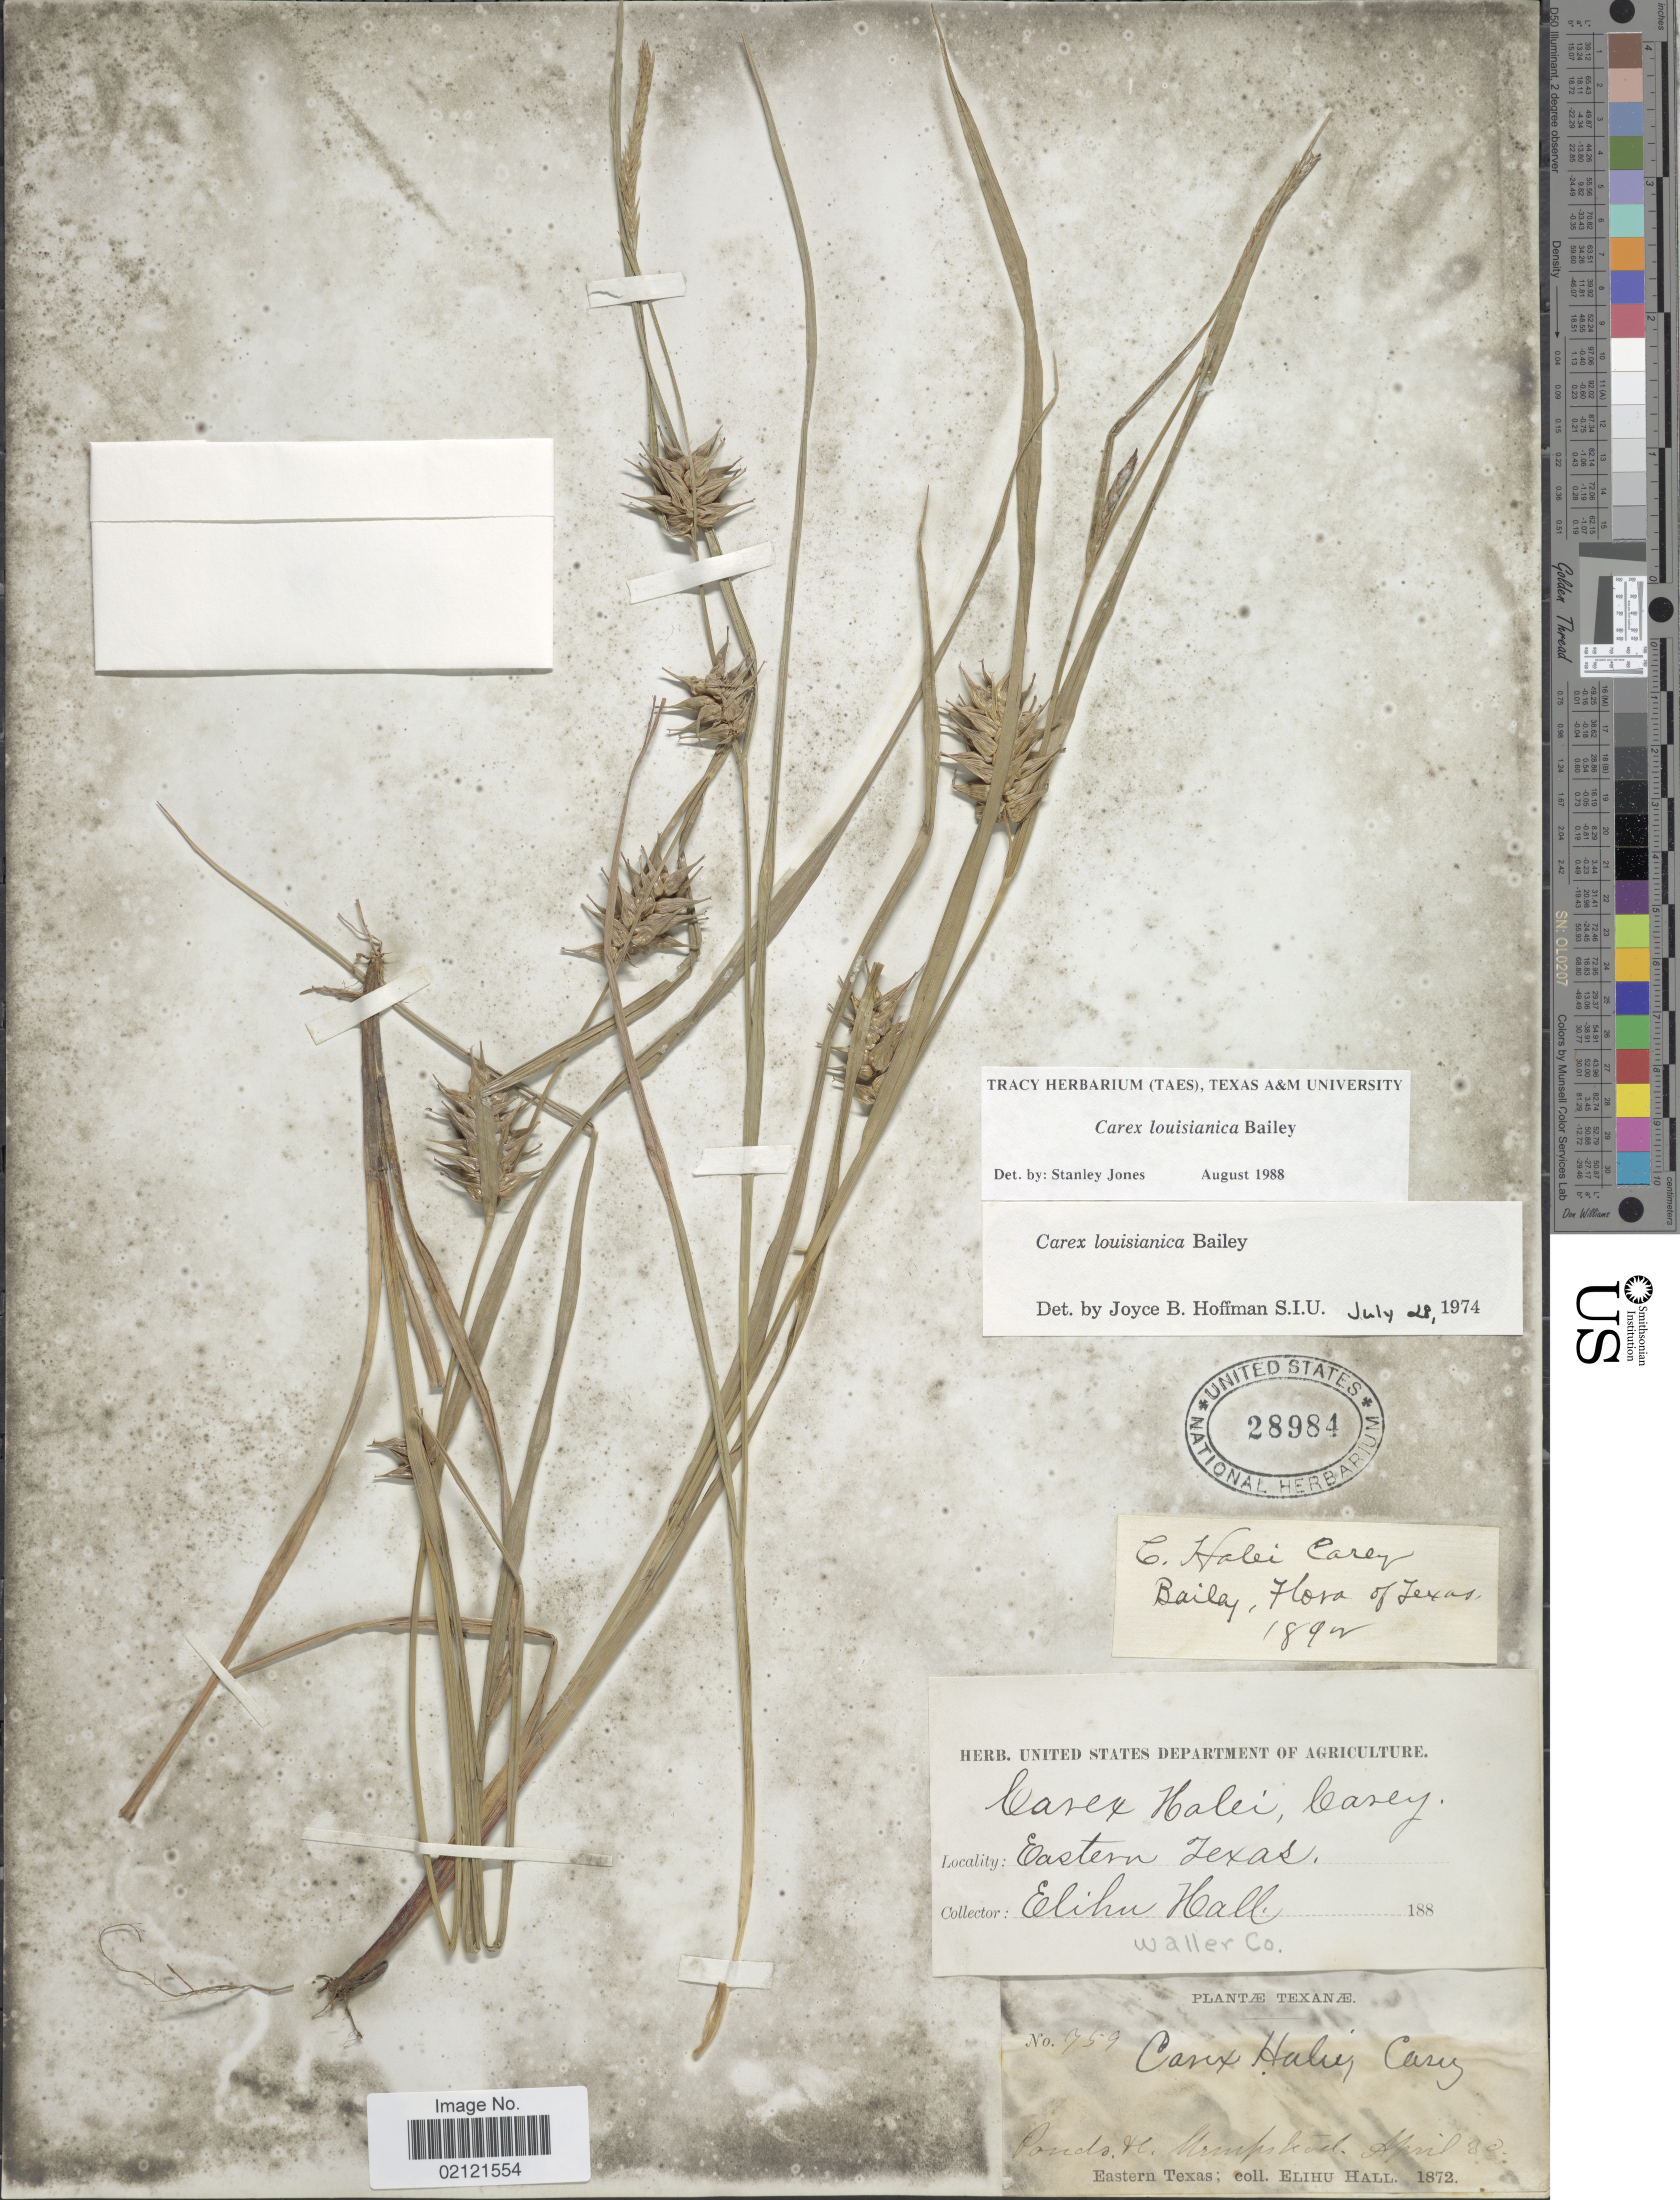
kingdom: Plantae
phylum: Tracheophyta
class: Liliopsida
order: Poales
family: Cyperaceae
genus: Carex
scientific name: Carex louisianica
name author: L.H. Bailey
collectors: E. Hall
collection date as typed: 188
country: United States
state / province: Texas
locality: Eastern Texas, Waller Co.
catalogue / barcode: US 28984